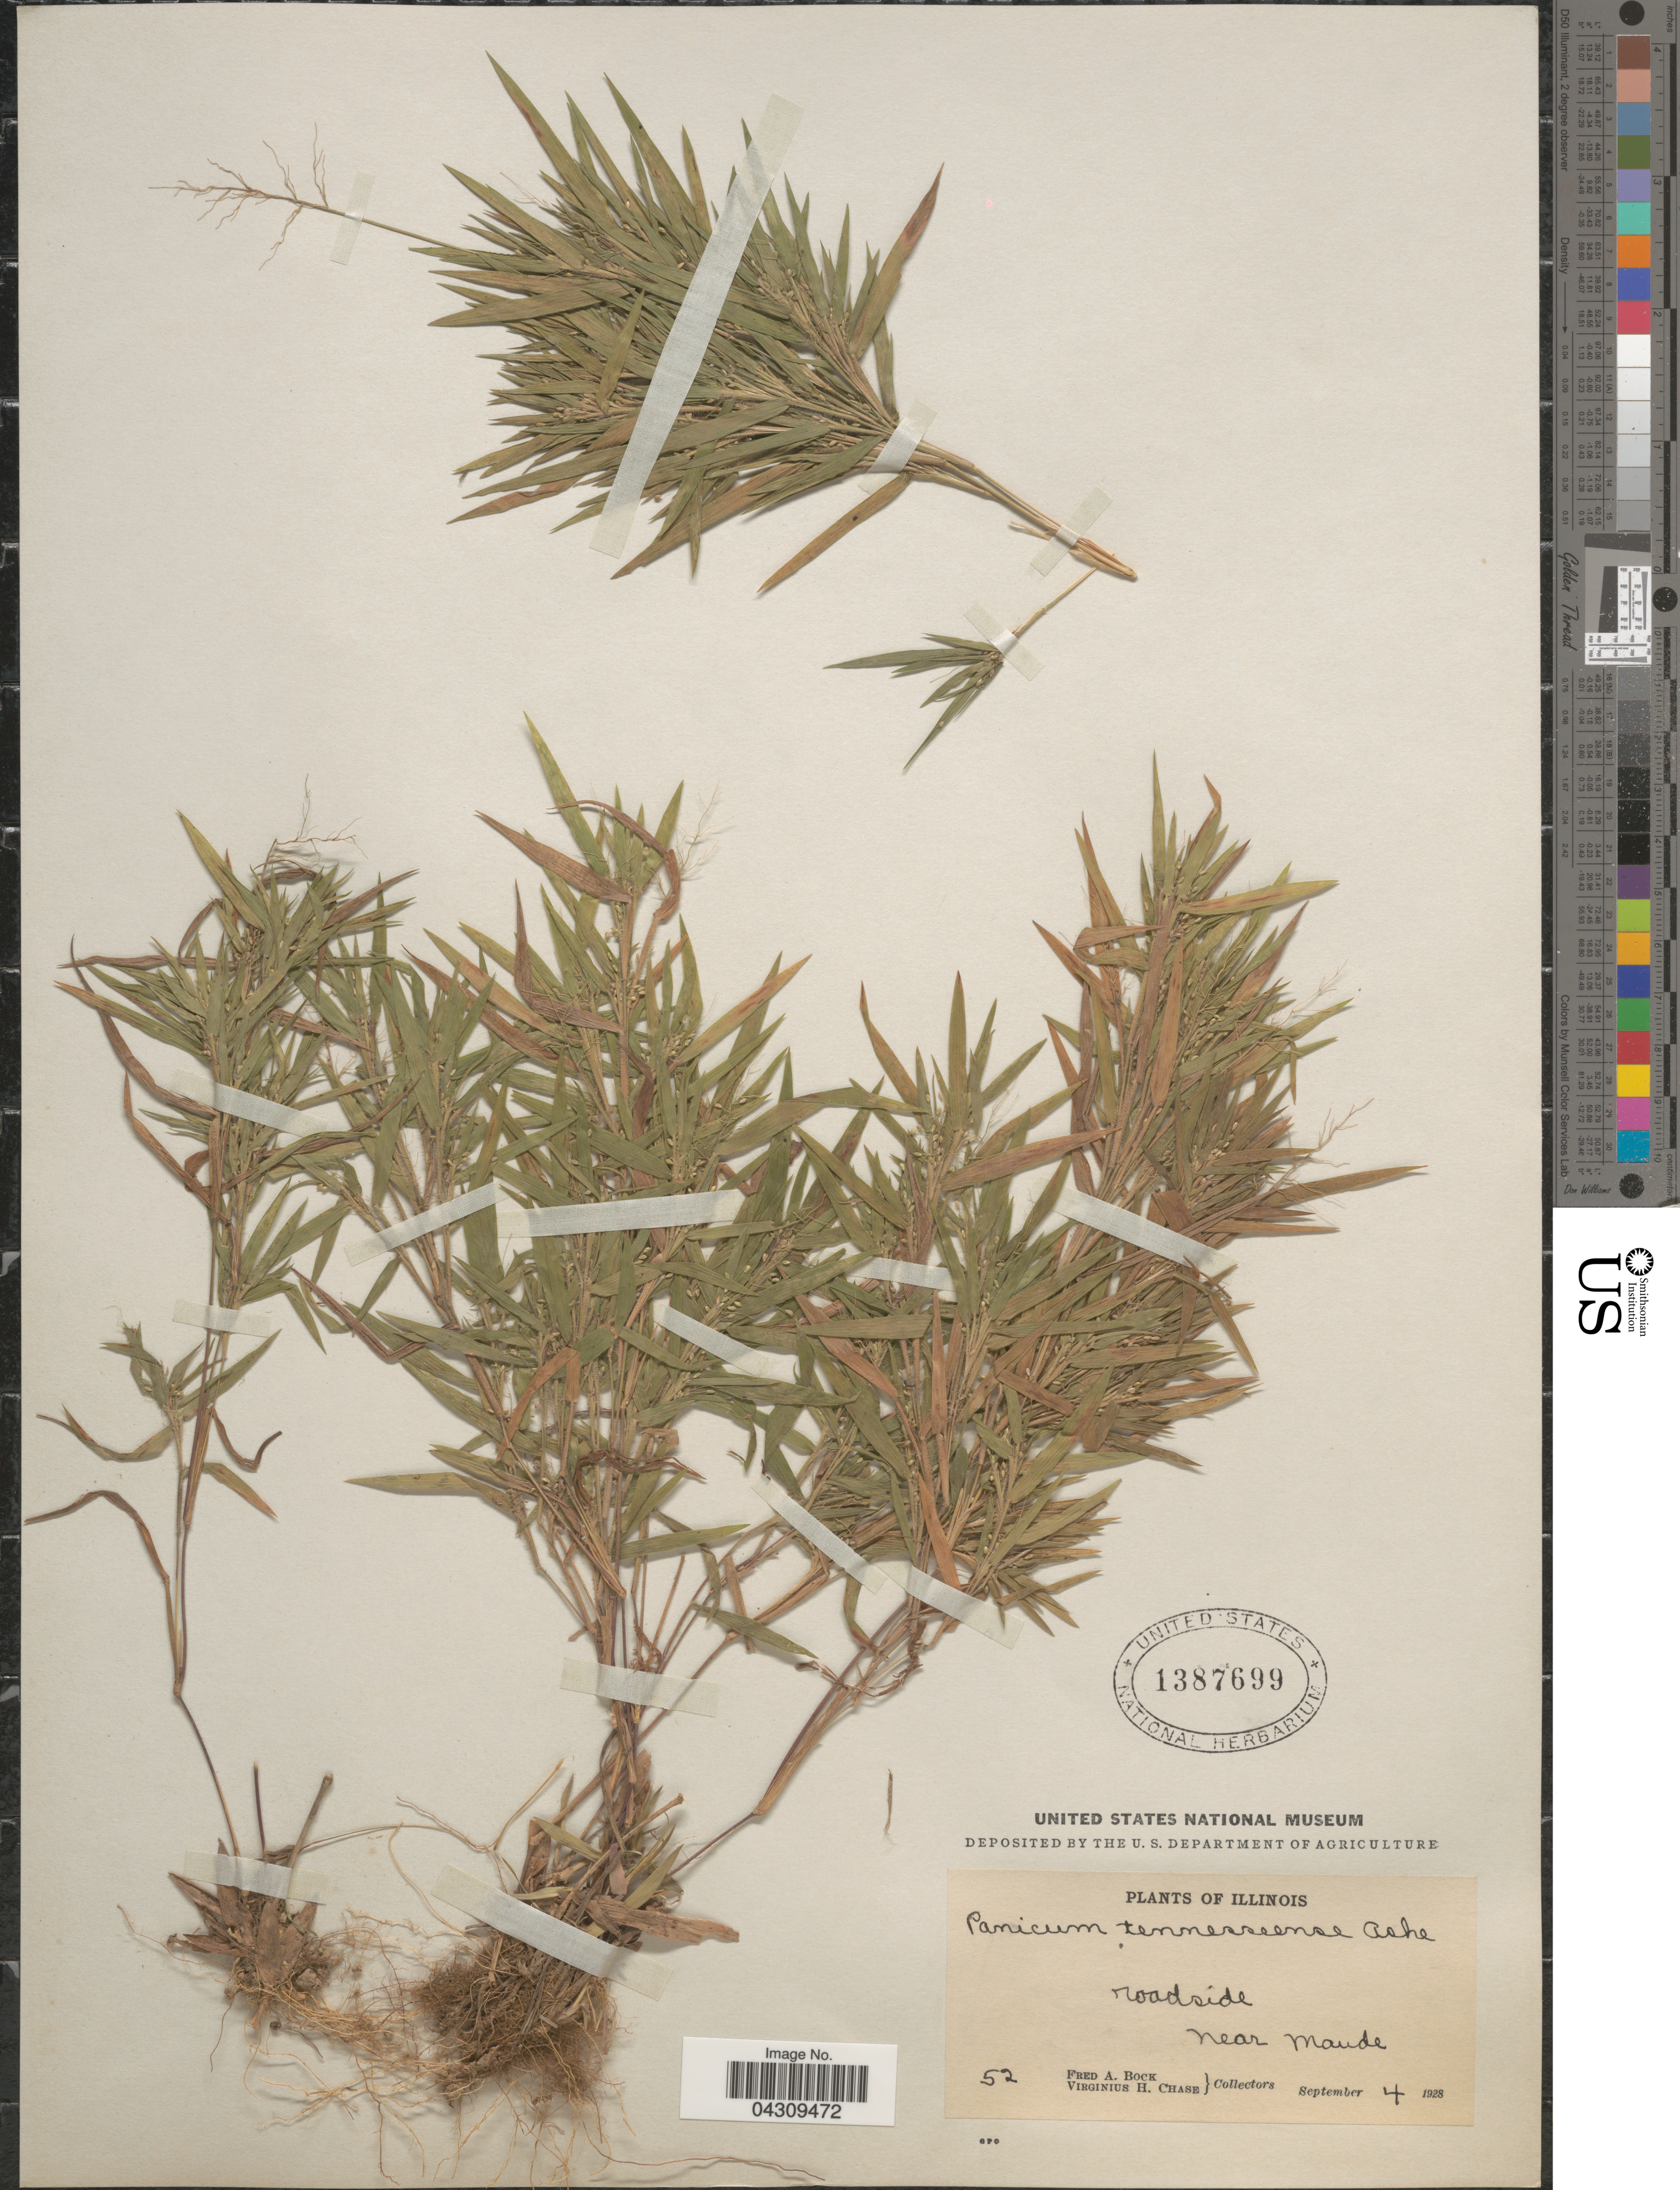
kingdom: Plantae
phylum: Tracheophyta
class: Liliopsida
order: Poales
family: Poaceae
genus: Dichanthelium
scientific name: Dichanthelium acuminatum var. acuminatum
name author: (Sw.) Gould & C.A. Clark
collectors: F. Bock & V. H. Chase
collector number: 52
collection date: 1928-09-04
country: United States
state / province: Illinois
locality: Roadside near Maude.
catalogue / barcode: US 1387699